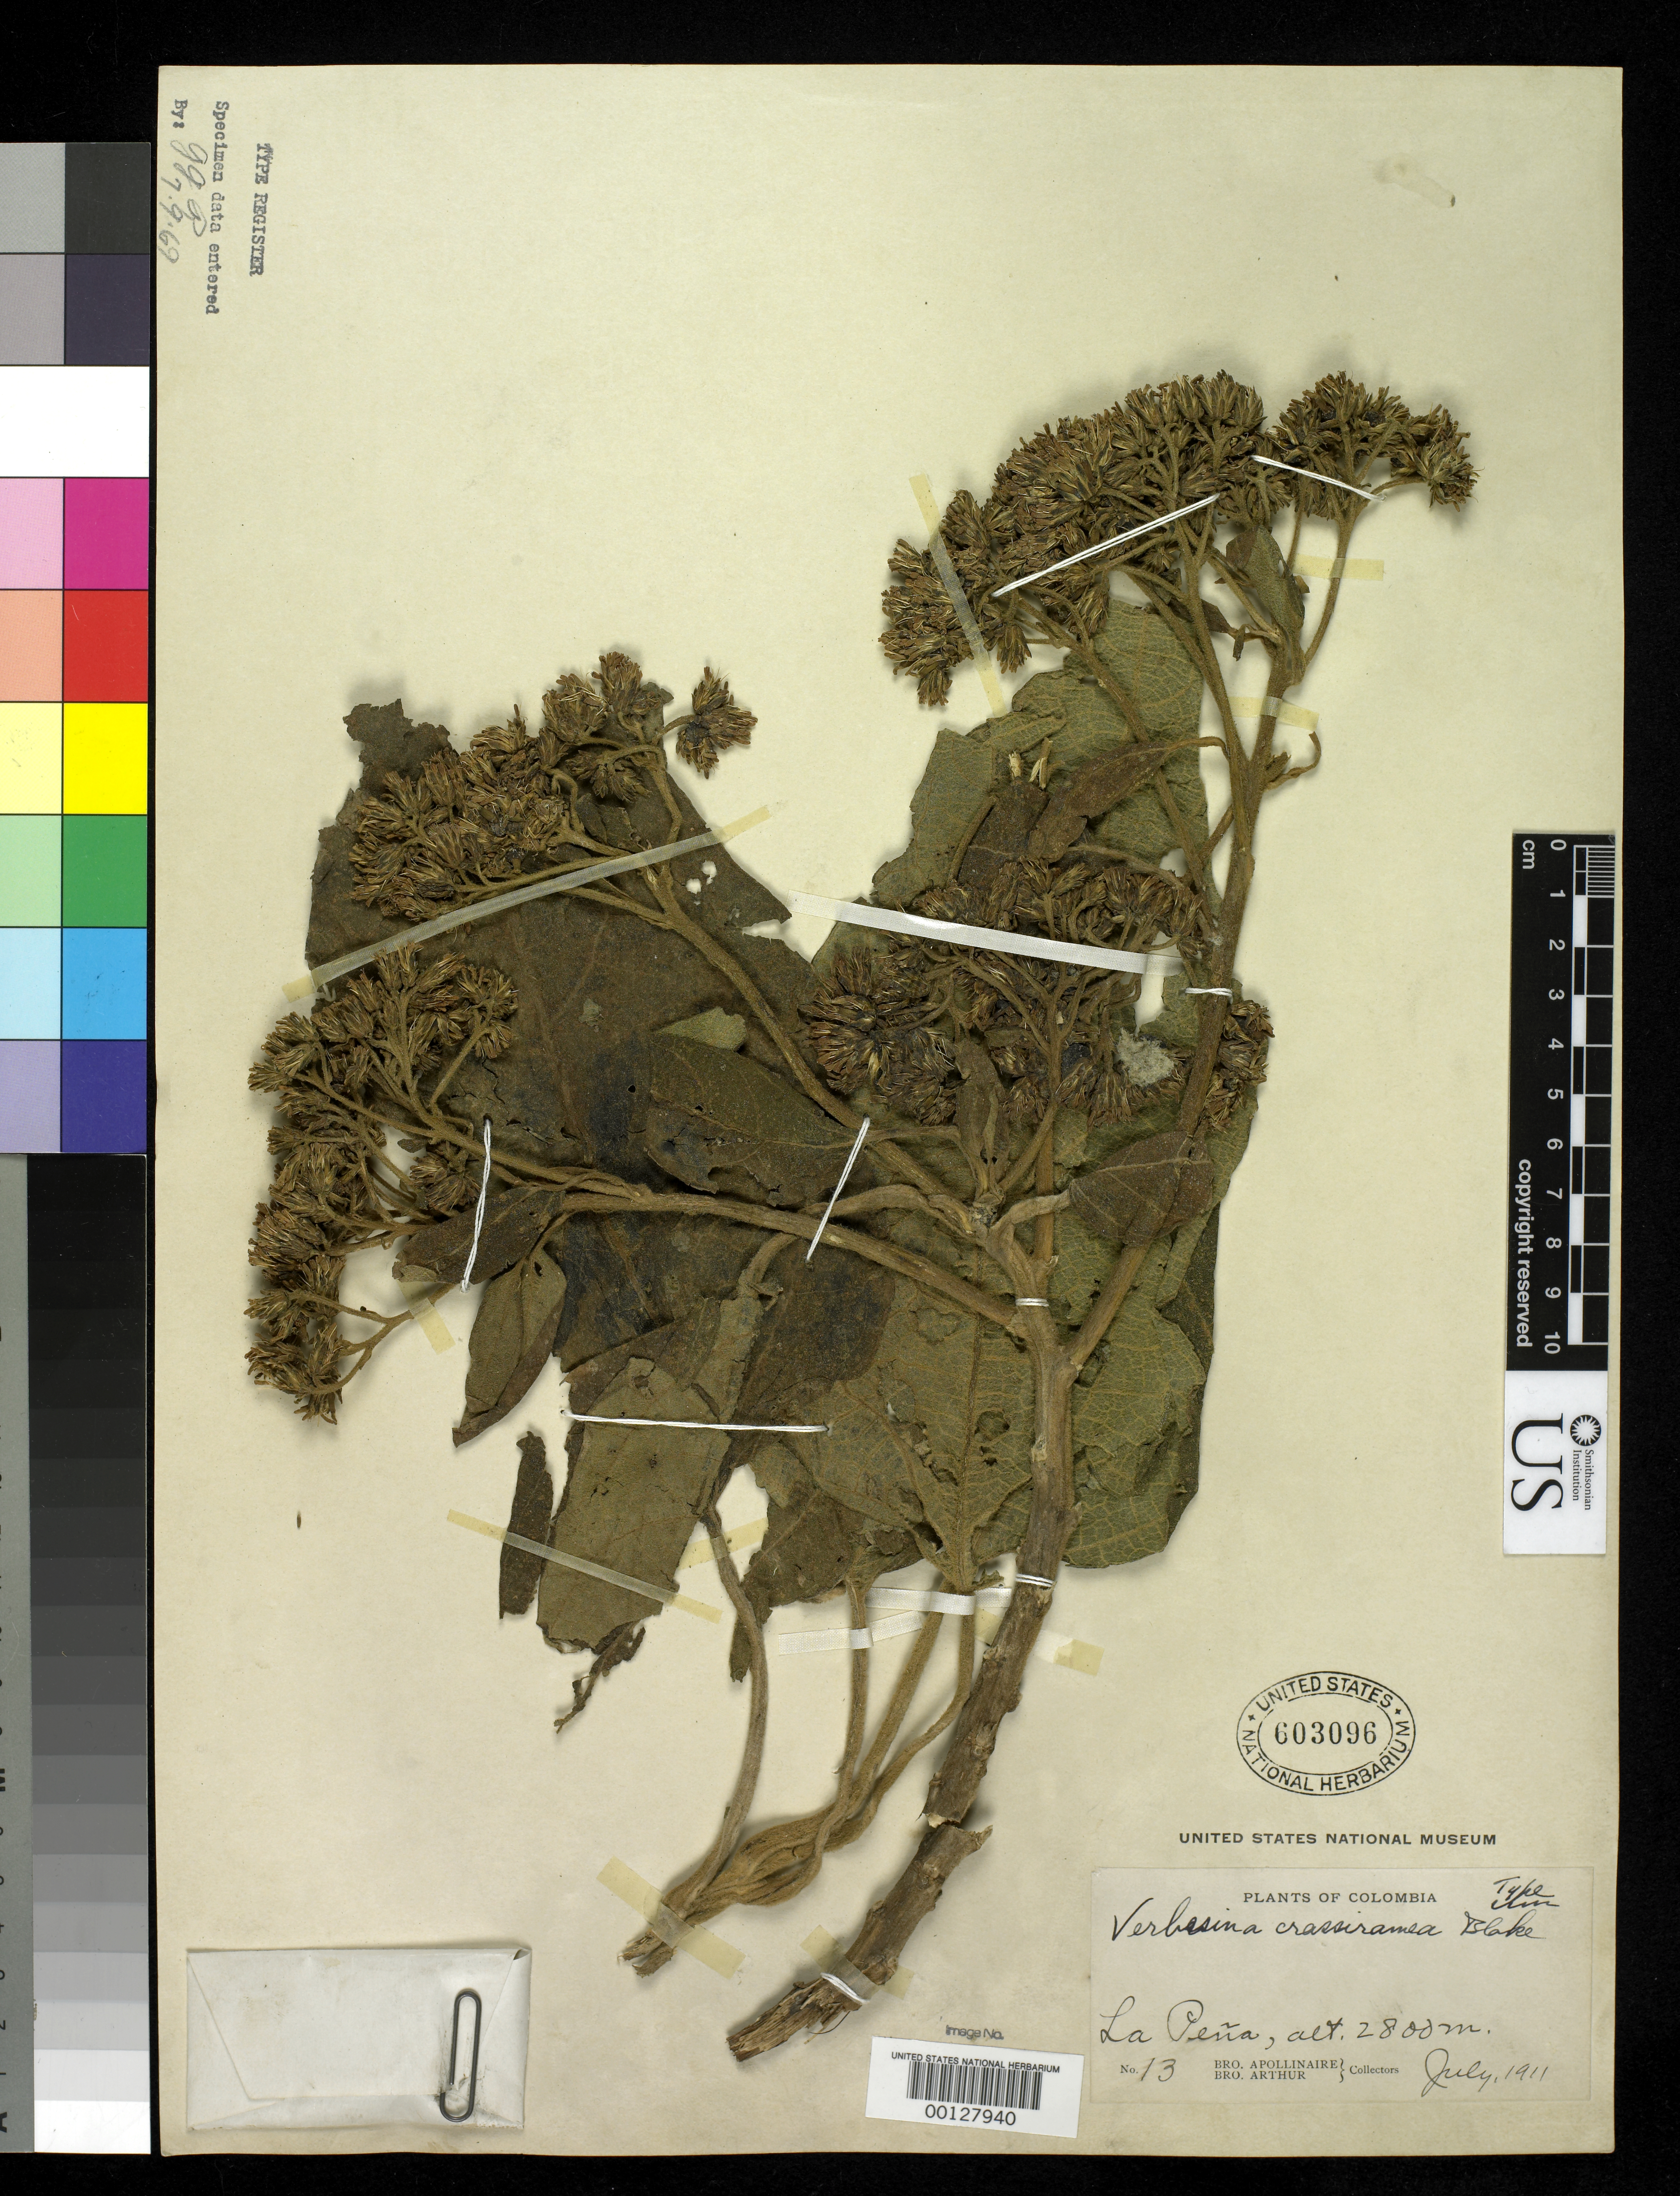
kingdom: Plantae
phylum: Tracheophyta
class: Magnoliopsida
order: Asterales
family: Asteraceae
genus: Verbesina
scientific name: Verbesina crassiramea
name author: S.F. Blake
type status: Holotype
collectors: B. Apolinar-Maria & Bro. Arthur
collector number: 13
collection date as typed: Jul 1911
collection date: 1911-07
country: Colombia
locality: La Pena.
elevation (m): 2800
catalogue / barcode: US 603096